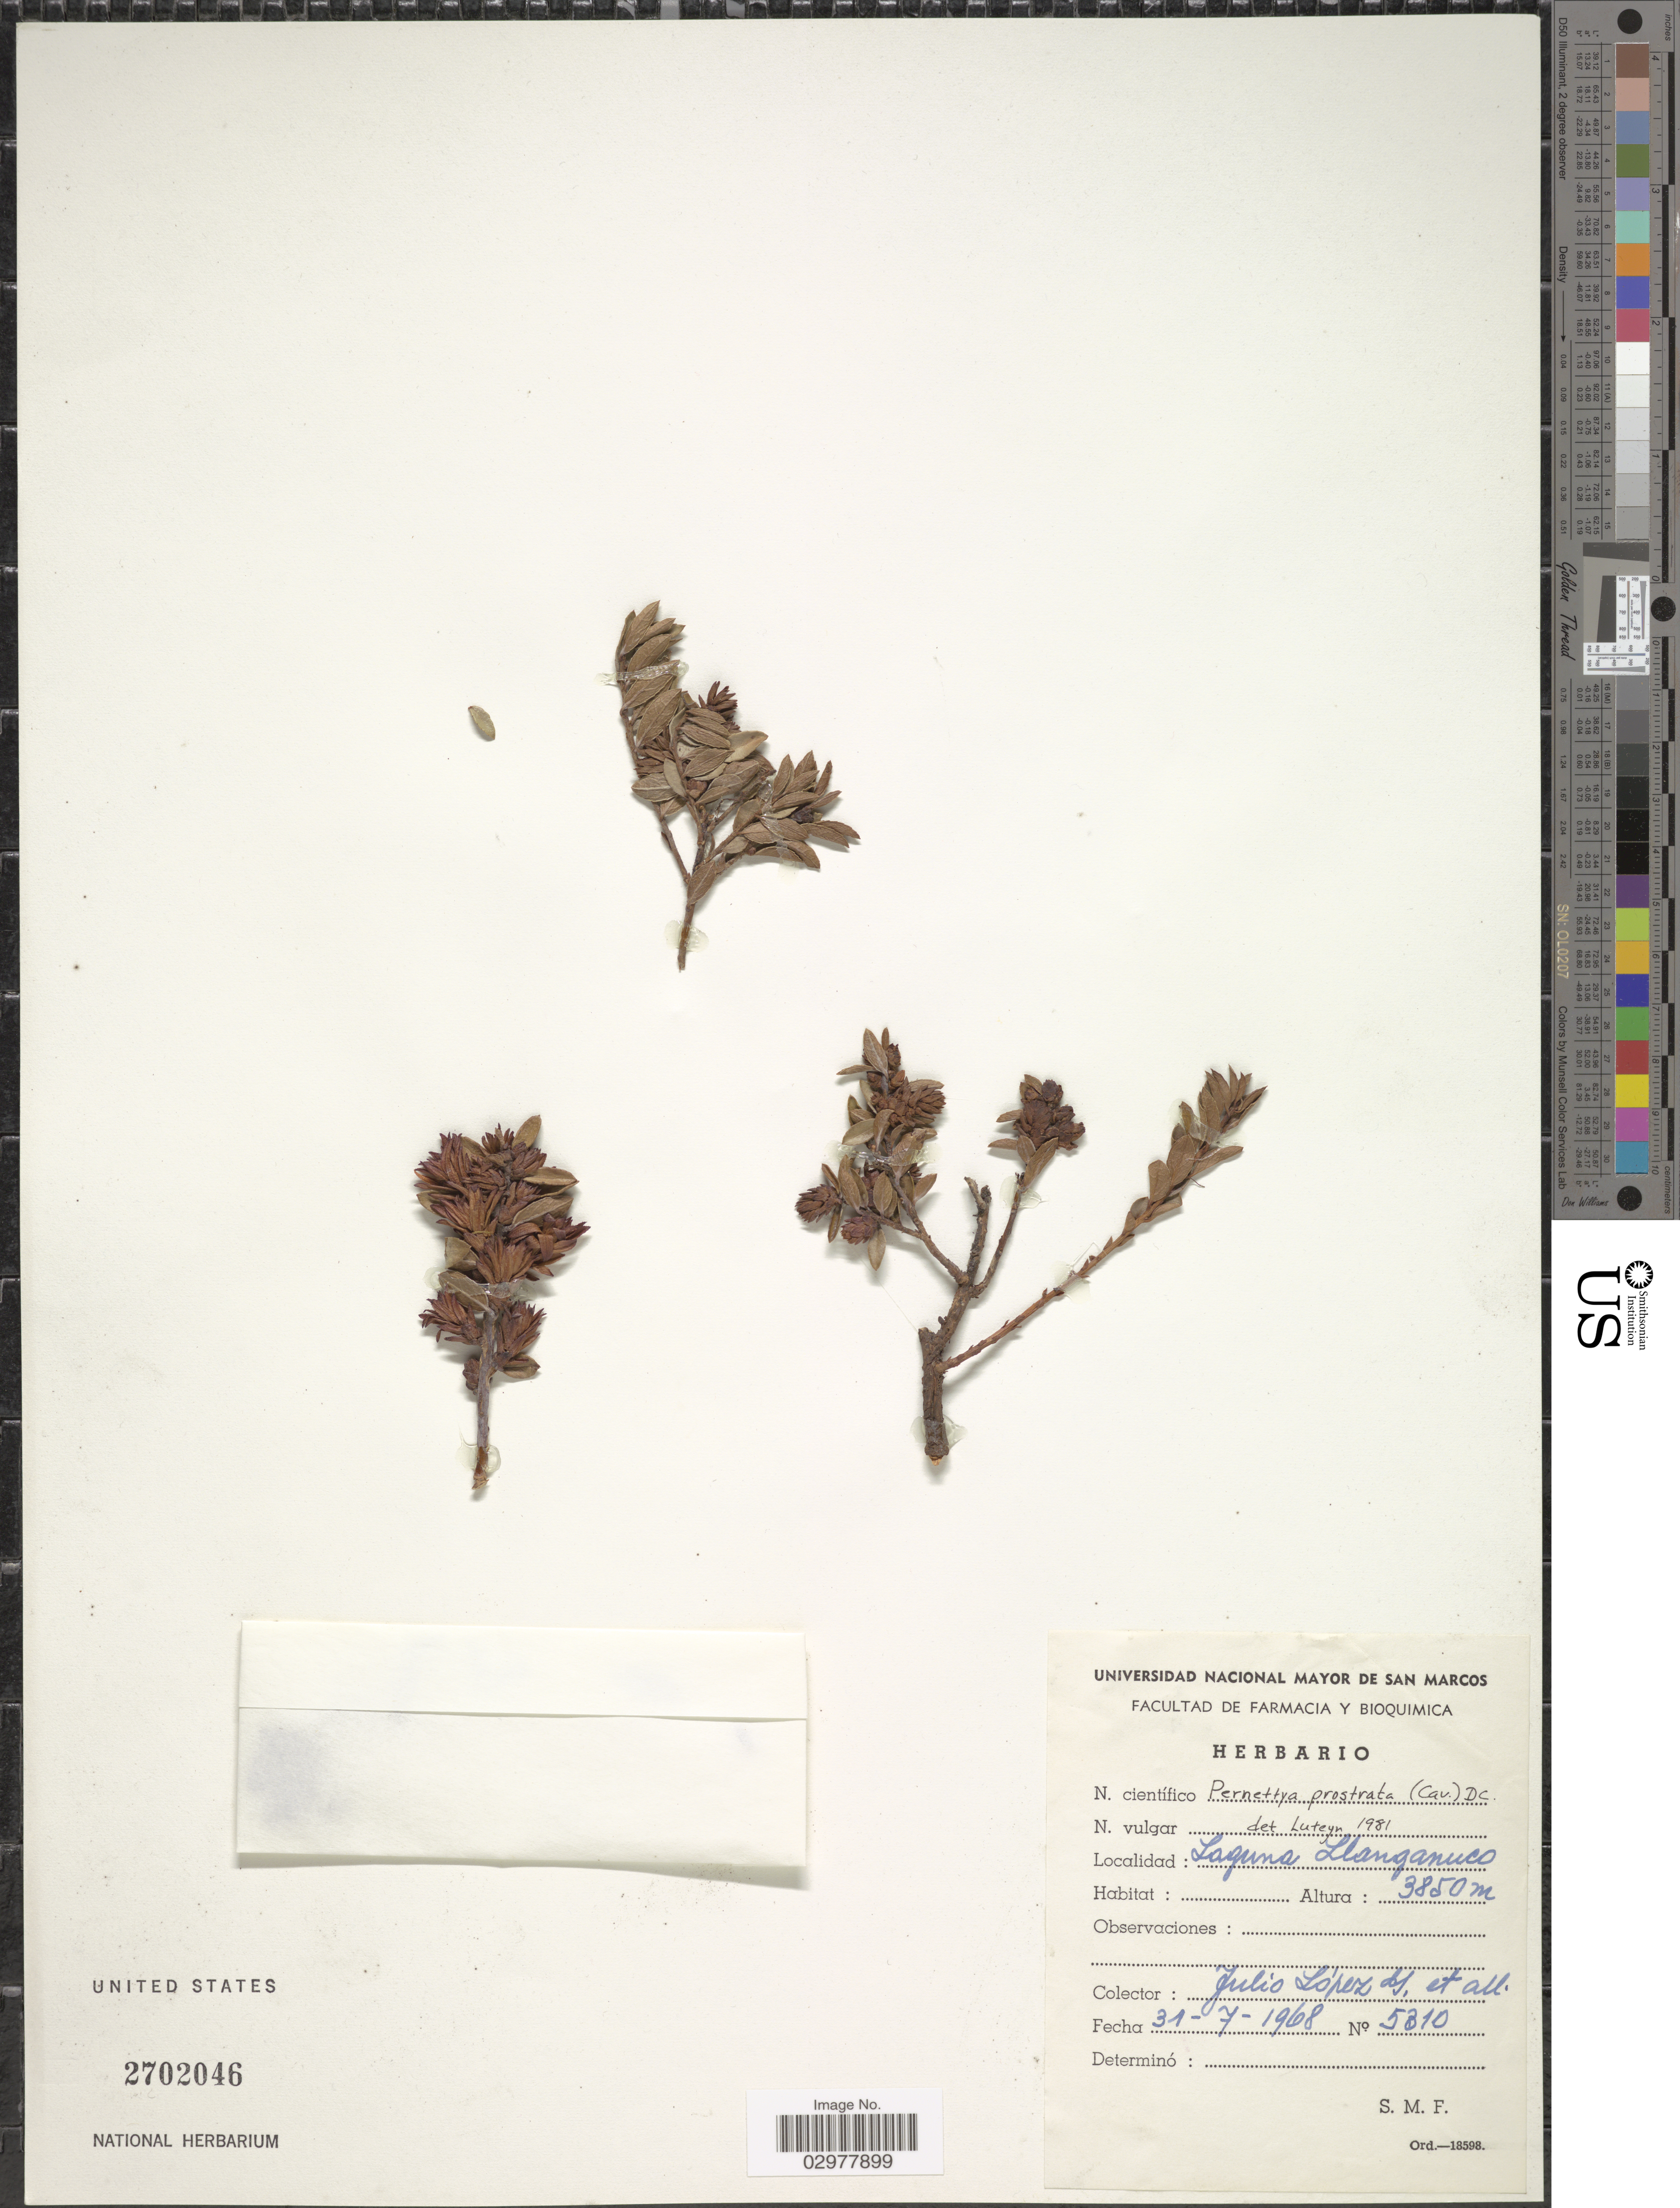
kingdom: Plantae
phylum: Tracheophyta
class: Magnoliopsida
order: Ericales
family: Ericaceae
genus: Pernettya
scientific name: Pernettya prostrata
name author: (Cav.) DC.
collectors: J. López G. & et al.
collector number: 5310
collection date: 1968-07-31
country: Peru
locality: Laguna Llanganuco.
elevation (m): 3850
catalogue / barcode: US 2702046